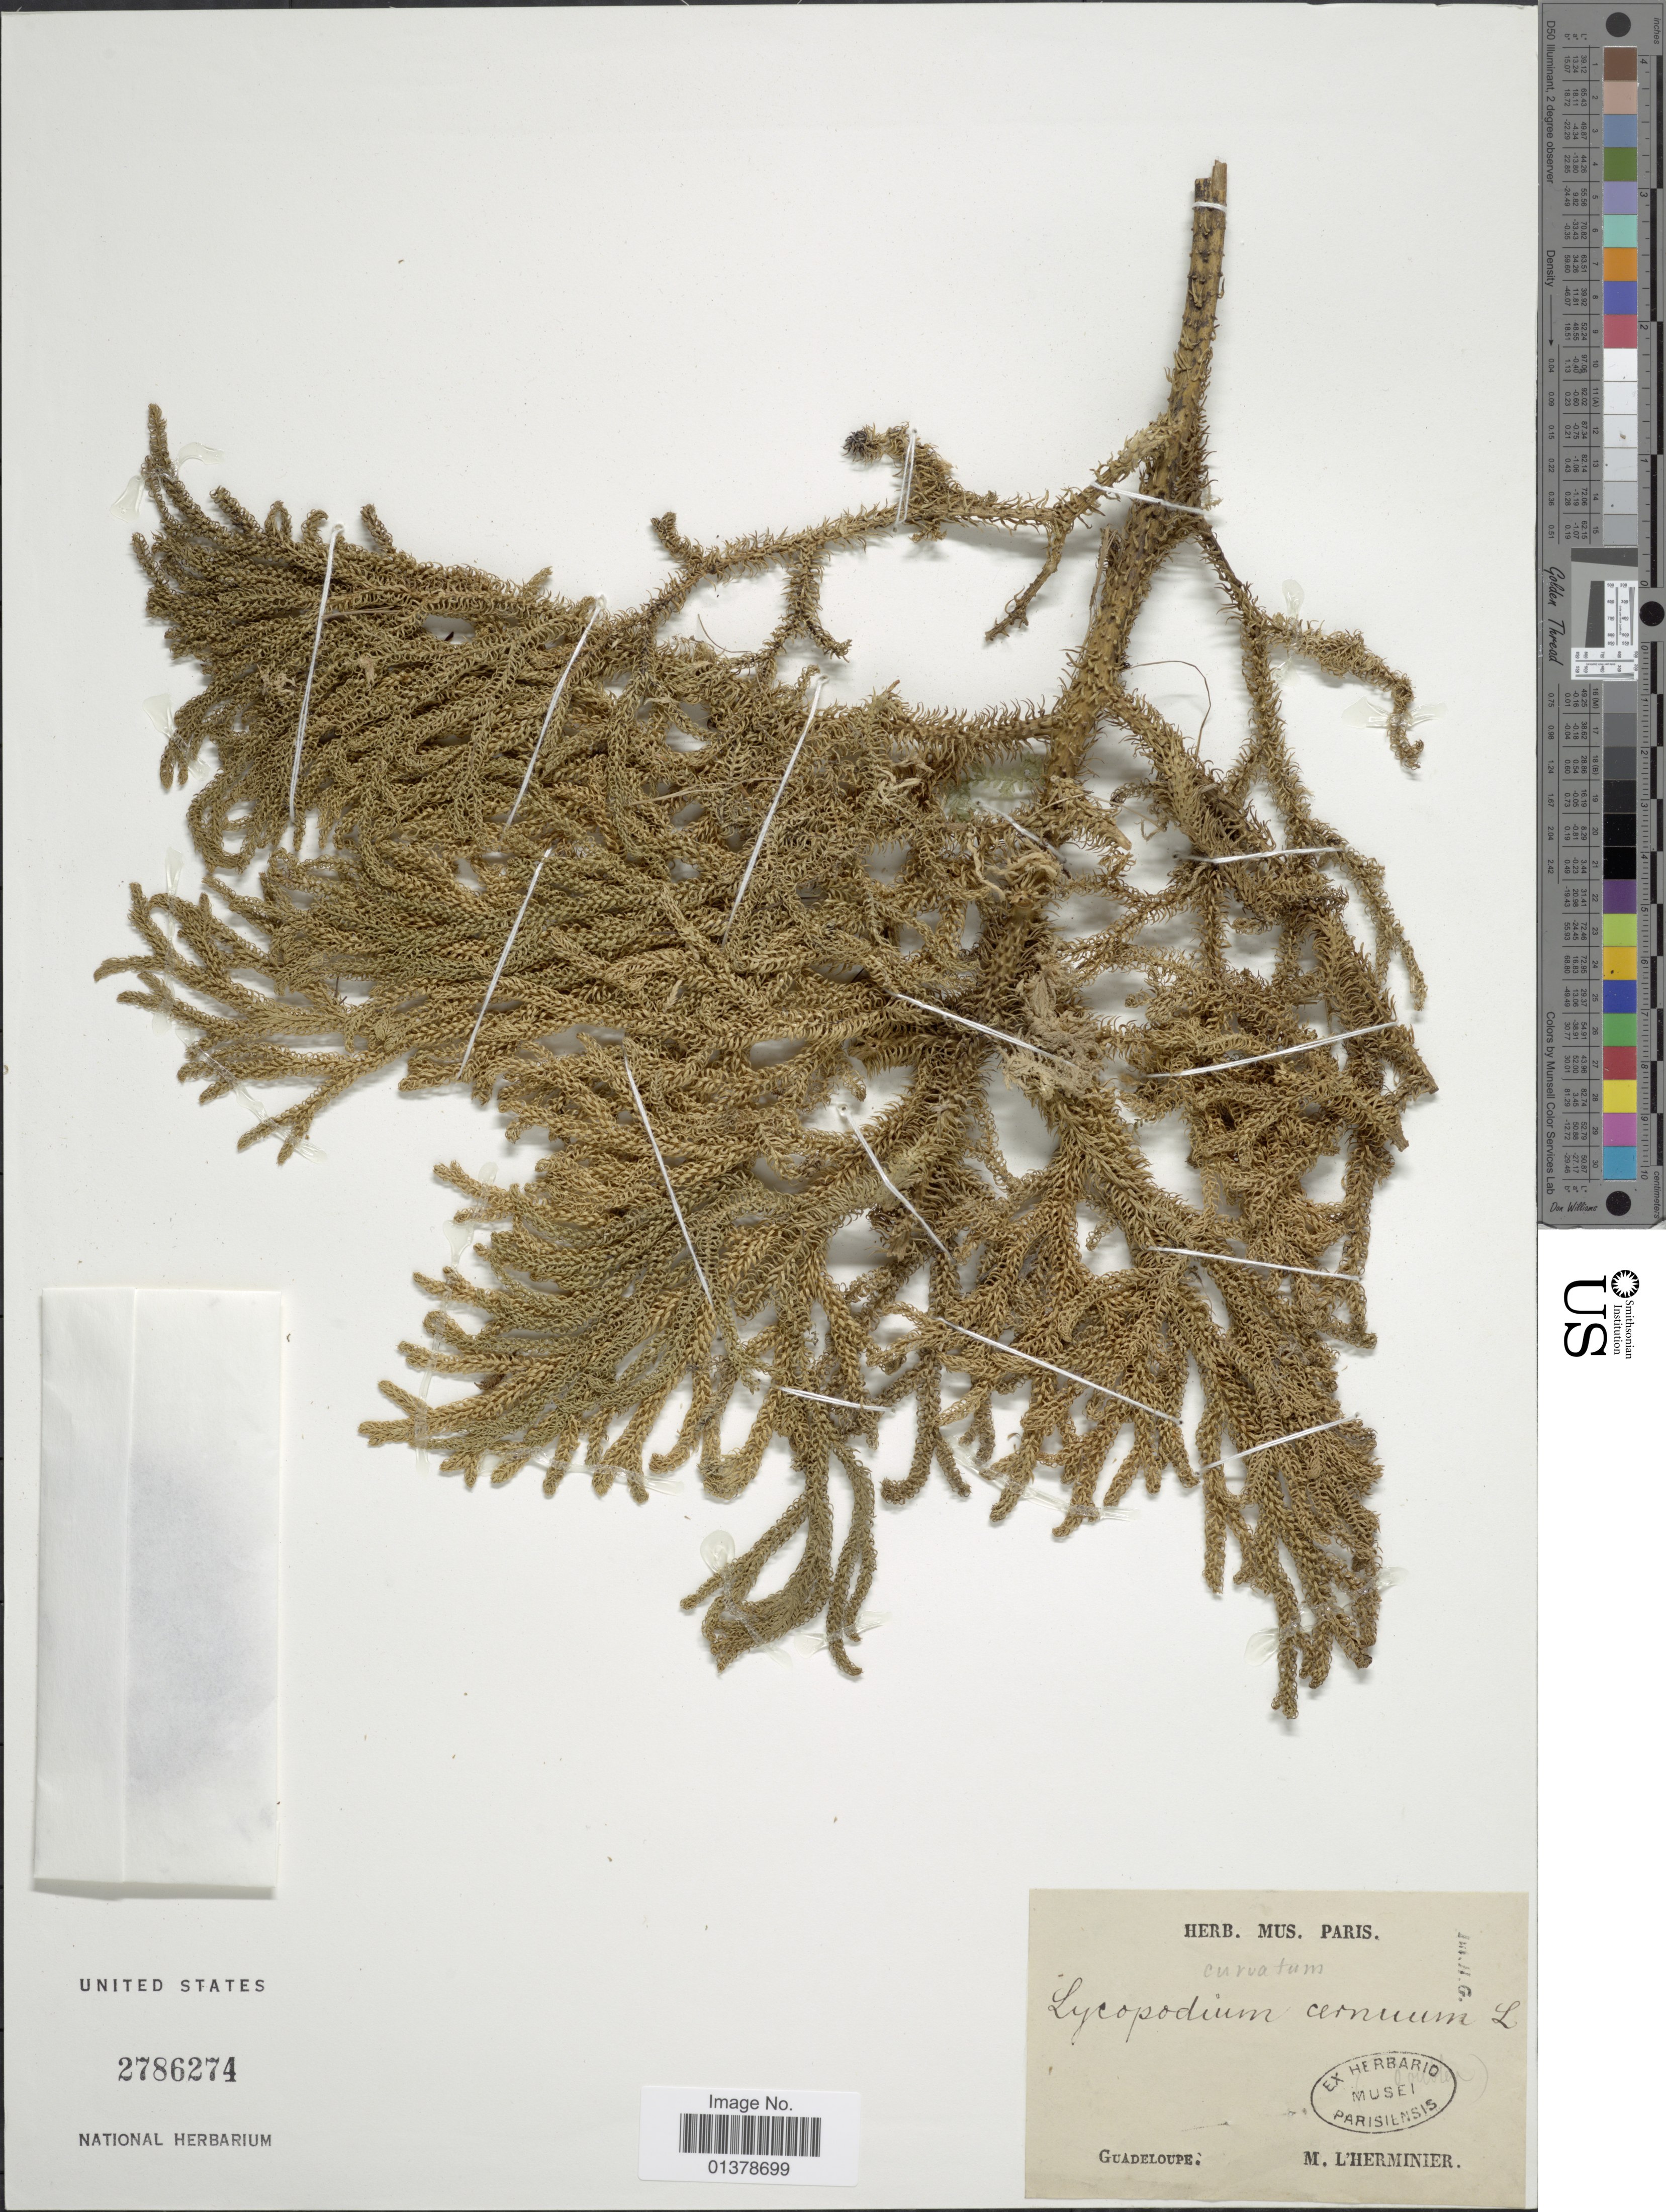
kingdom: Plantae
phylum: Tracheophyta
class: Lycopodiopsida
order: Lycopodiales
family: Lycopodiaceae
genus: Palhinhaea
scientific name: Palhinhaea torta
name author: (Sieber ex Underw. & F.E. Lloyd) Christenh.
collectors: F. L'Herminier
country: Guadeloupe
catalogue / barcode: US 2786274